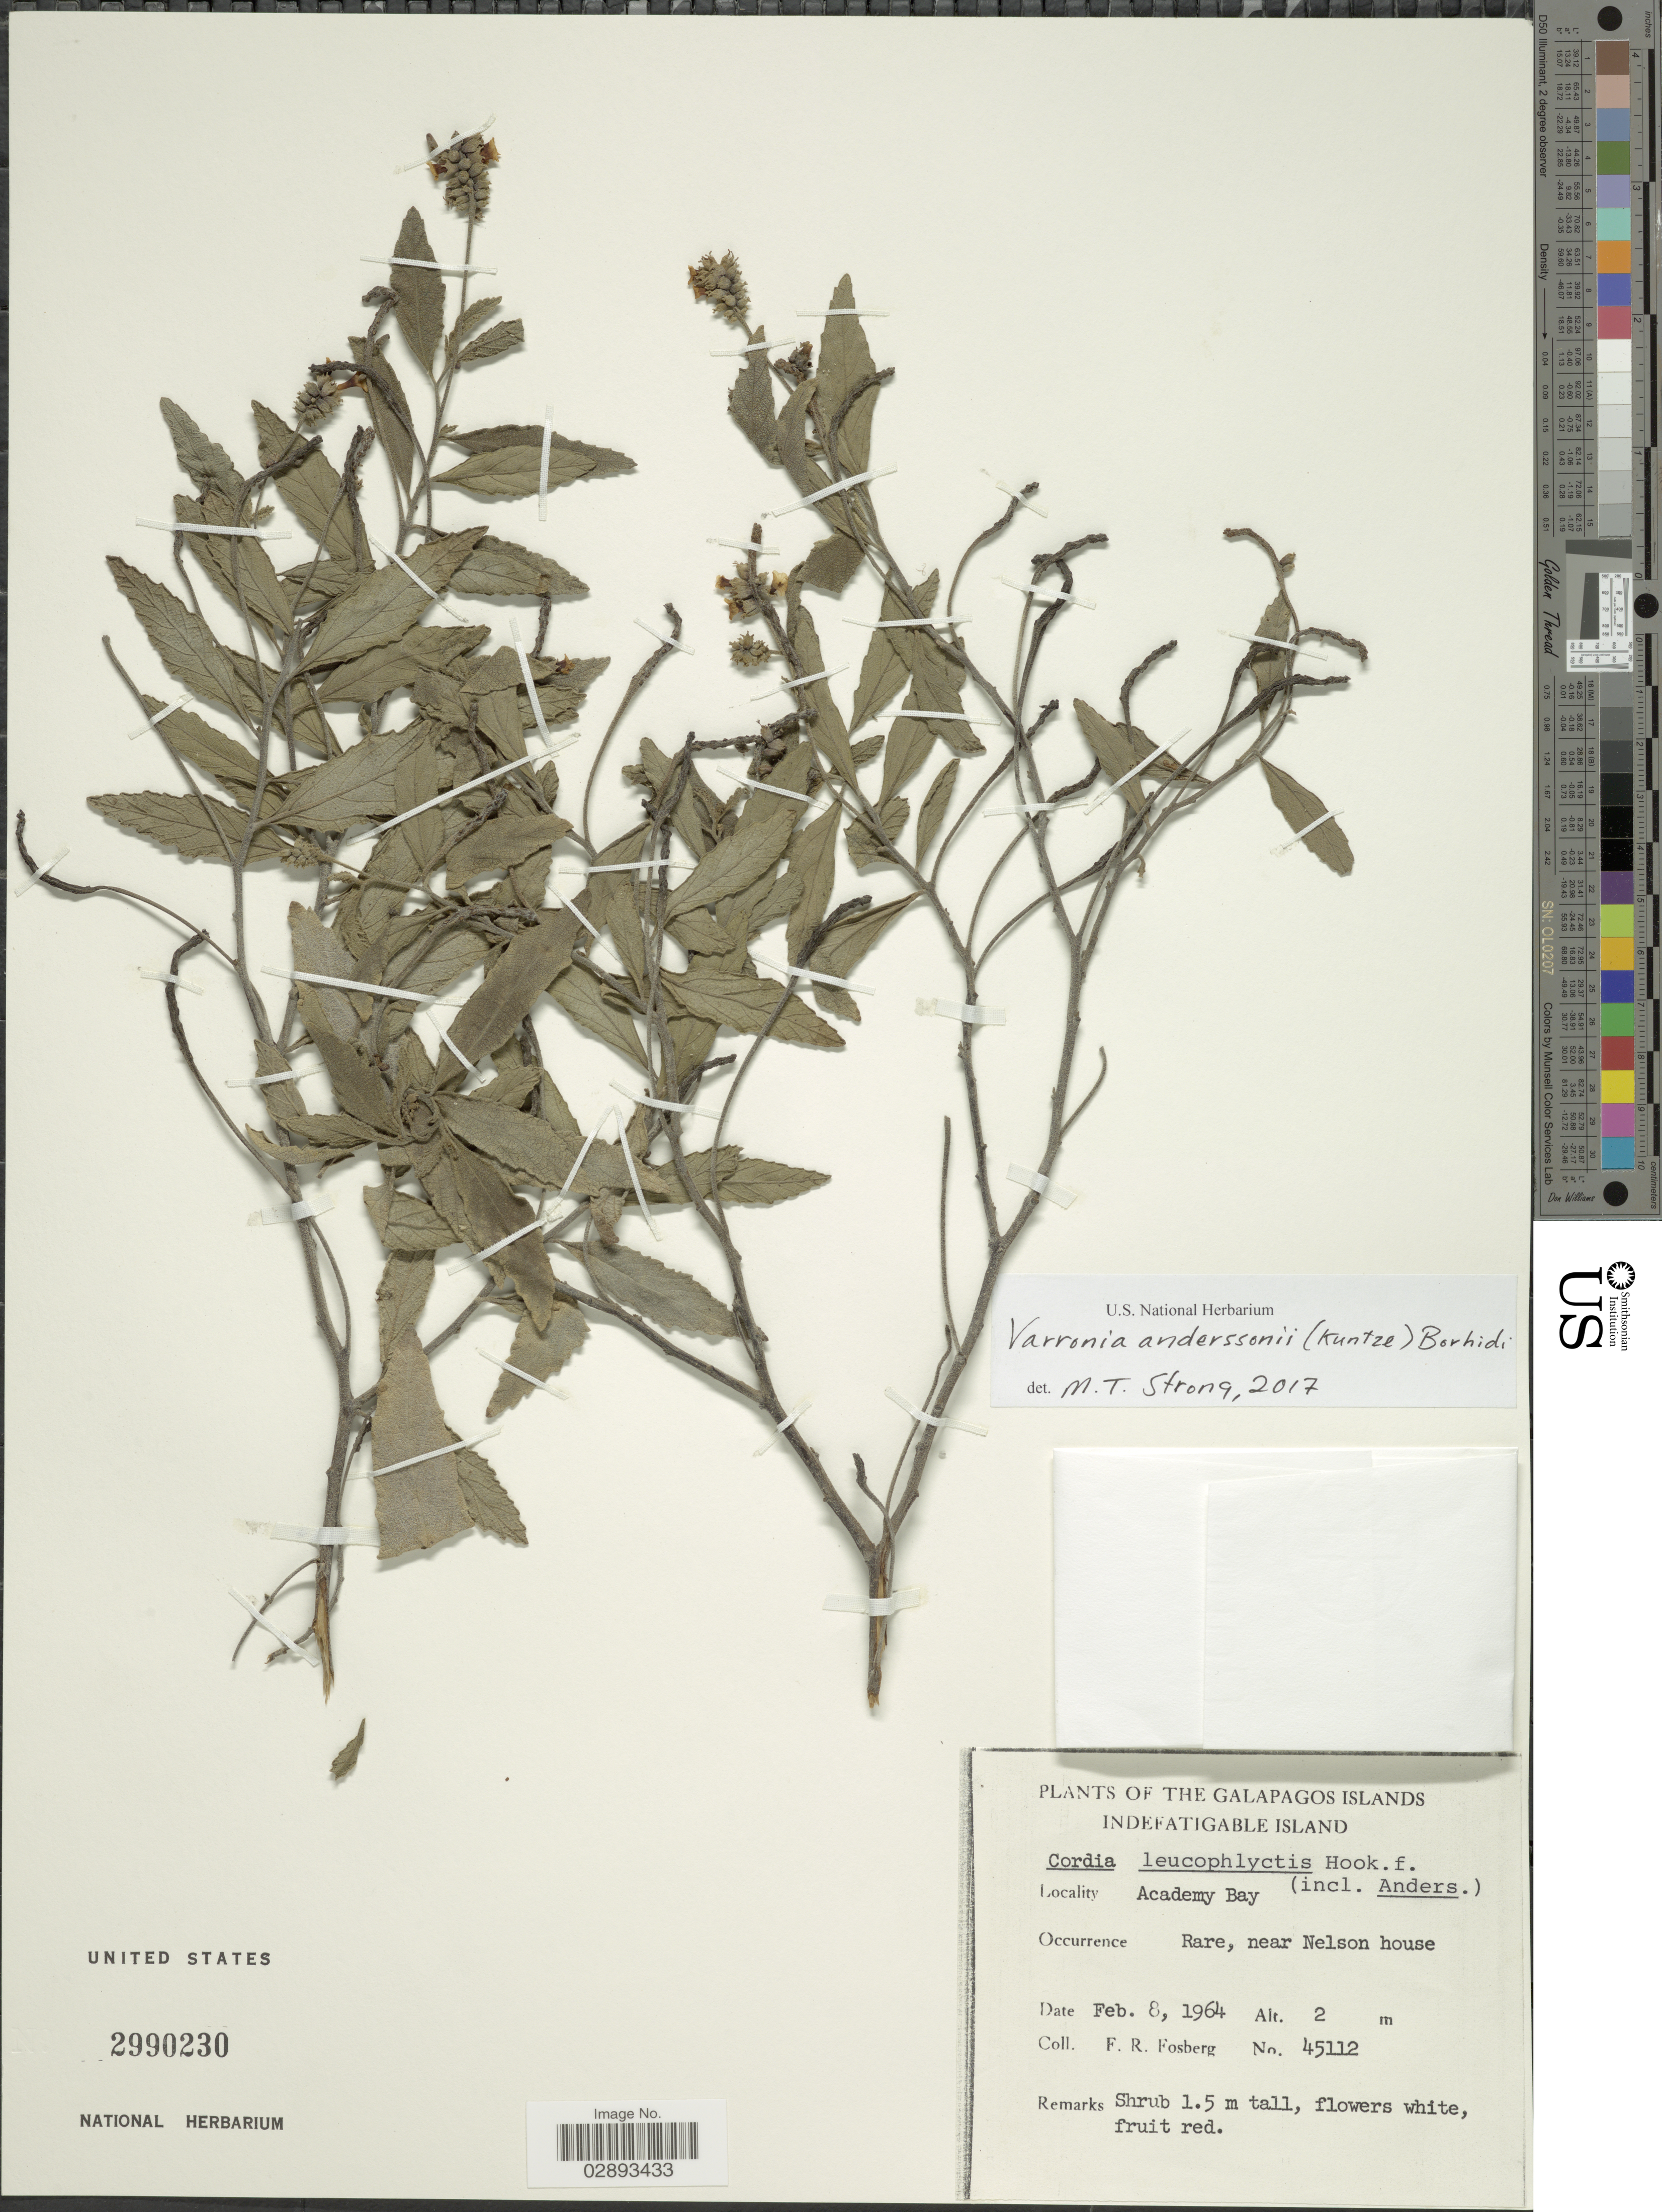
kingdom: Plantae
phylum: Tracheophyta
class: Magnoliopsida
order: Boraginales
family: Cordiaceae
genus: Varronia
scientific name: Varronia anderssonii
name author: (Kuntze) Borhidi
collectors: F. R. Fosberg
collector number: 45112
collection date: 1964-02-08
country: Ecuador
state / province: Colón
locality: The Galapagos Islands, Indefatigable Island, Academy Bay, near Nelson house.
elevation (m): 2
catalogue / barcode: US 2990230